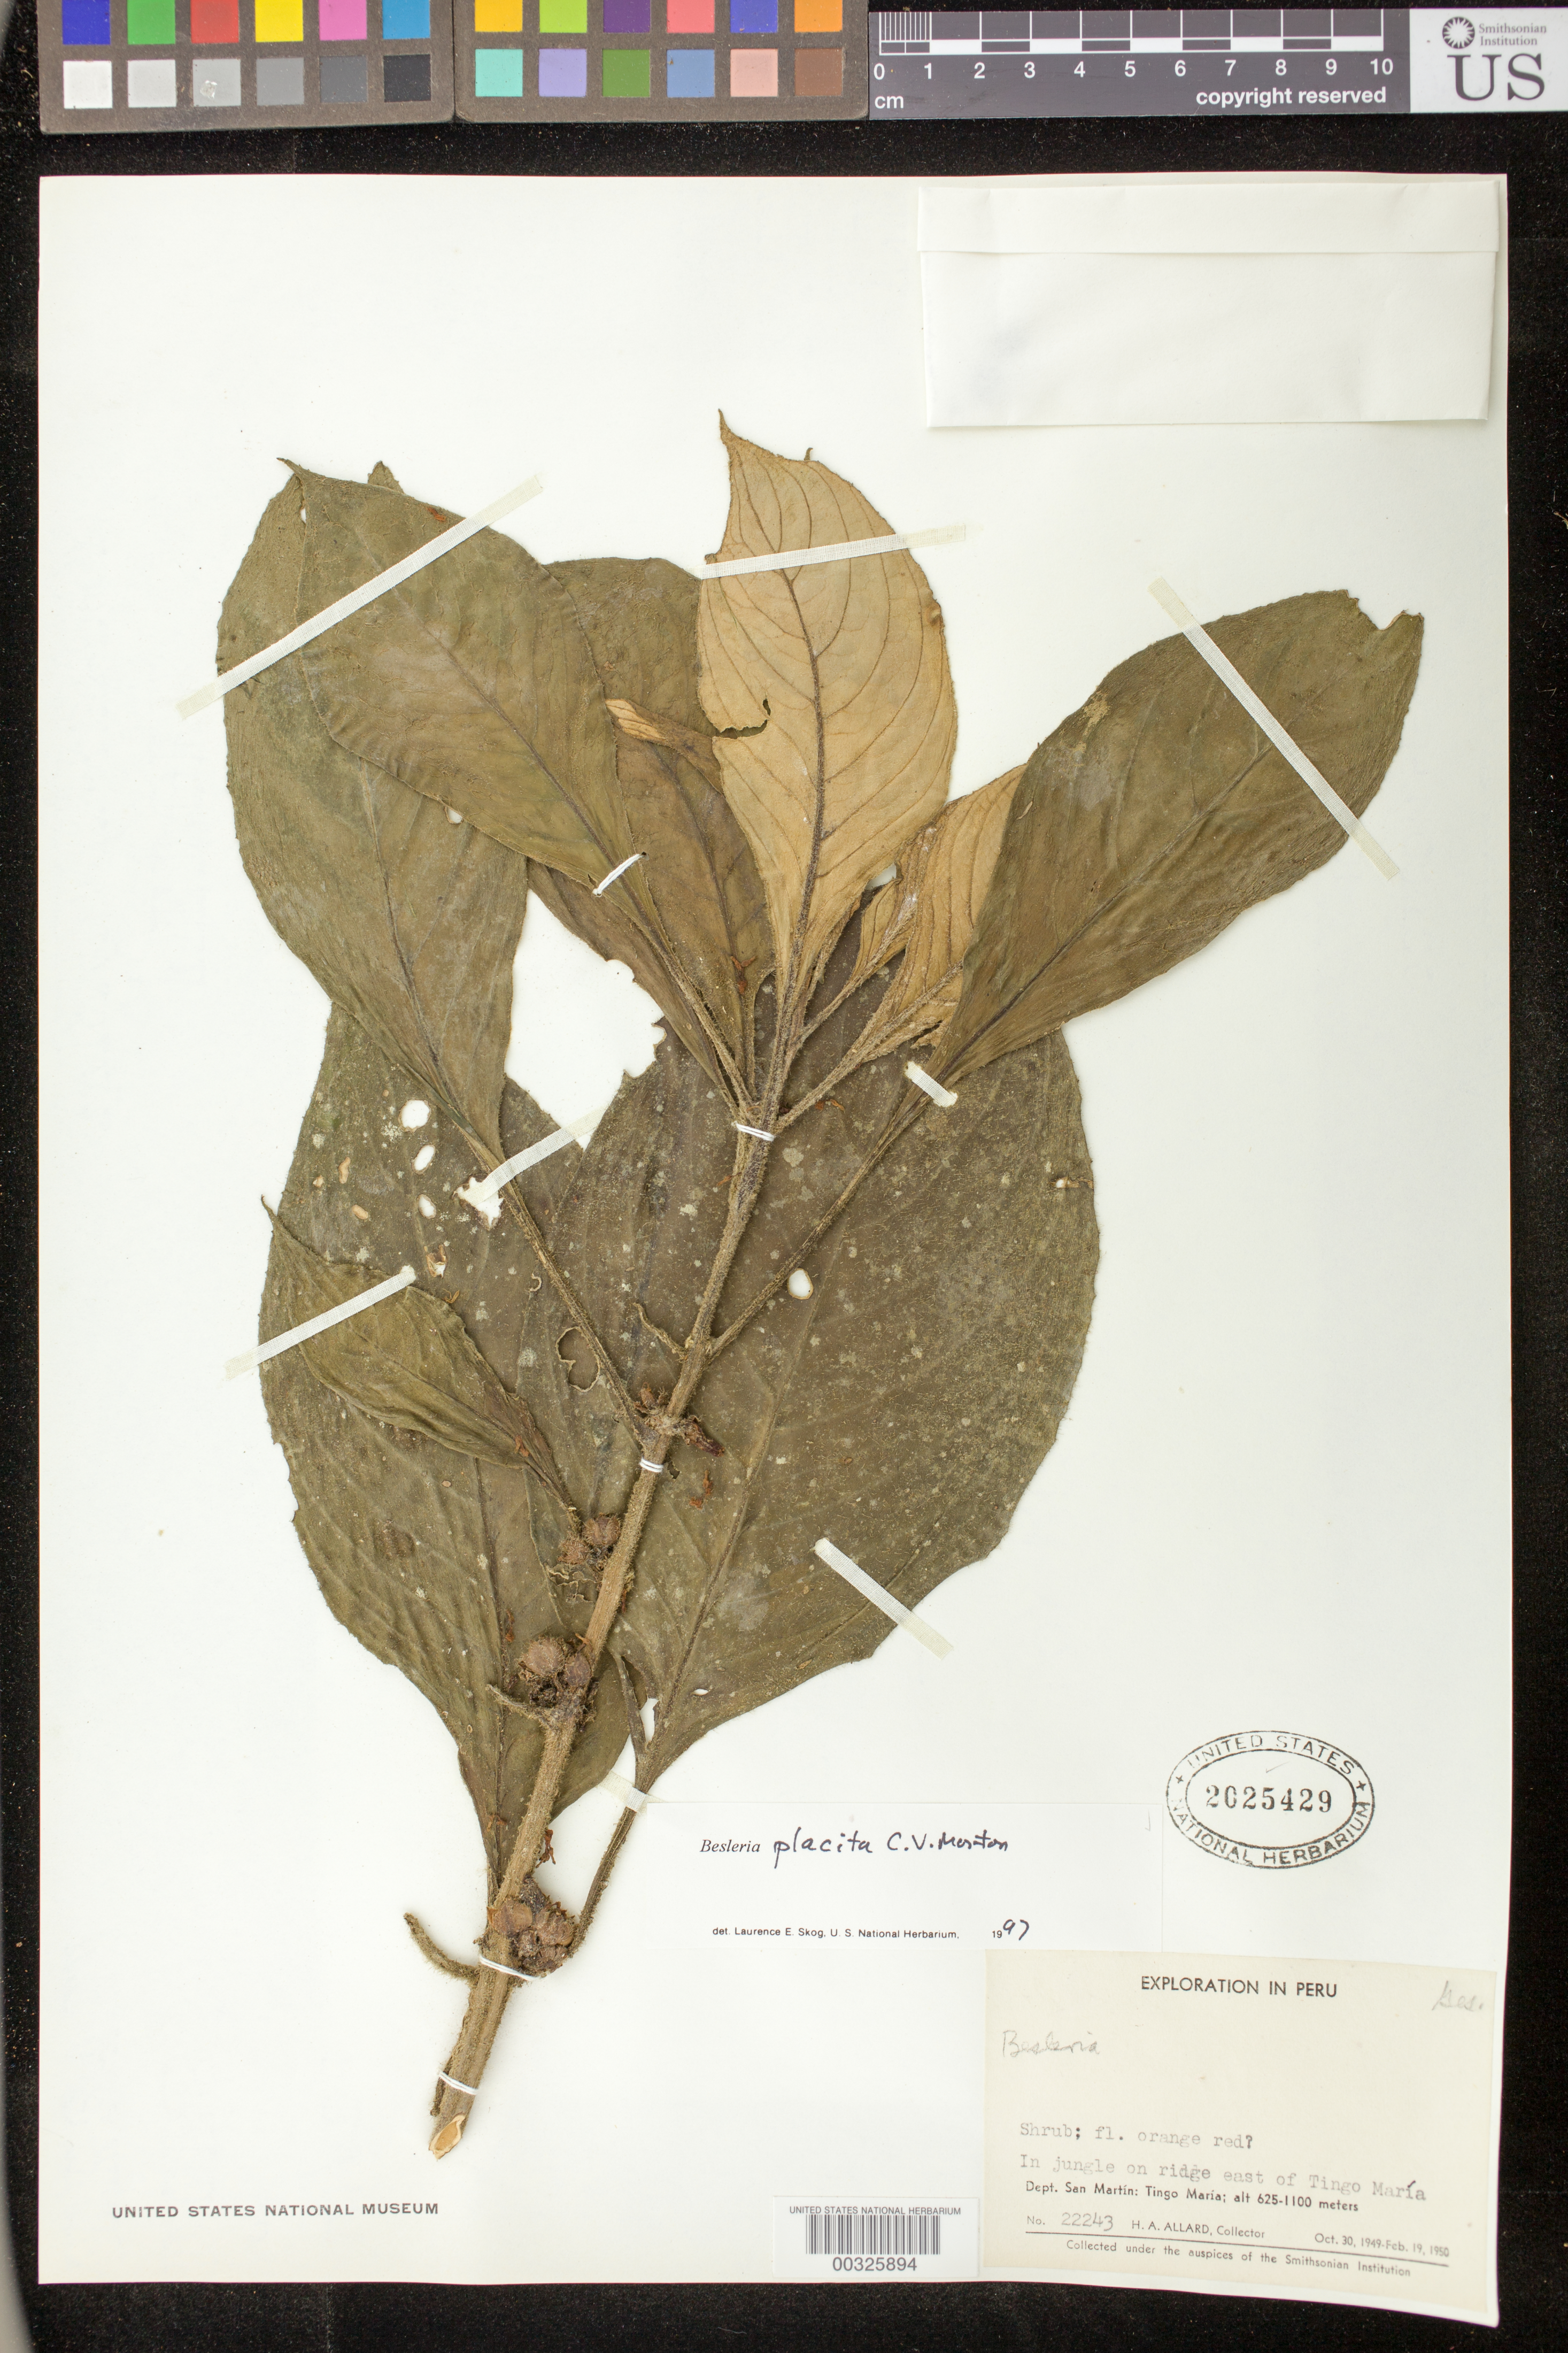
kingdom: Plantae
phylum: Tracheophyta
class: Magnoliopsida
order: Lamiales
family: Gesneriaceae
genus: Besleria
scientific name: Besleria placita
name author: C.V. Morton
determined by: Skog, Laurence E.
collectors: H. A. Allard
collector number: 22243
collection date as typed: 1949-50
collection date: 1949/1950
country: Peru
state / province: San Martín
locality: E of Tingo María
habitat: In jungle on ridge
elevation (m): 625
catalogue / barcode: US 2025429